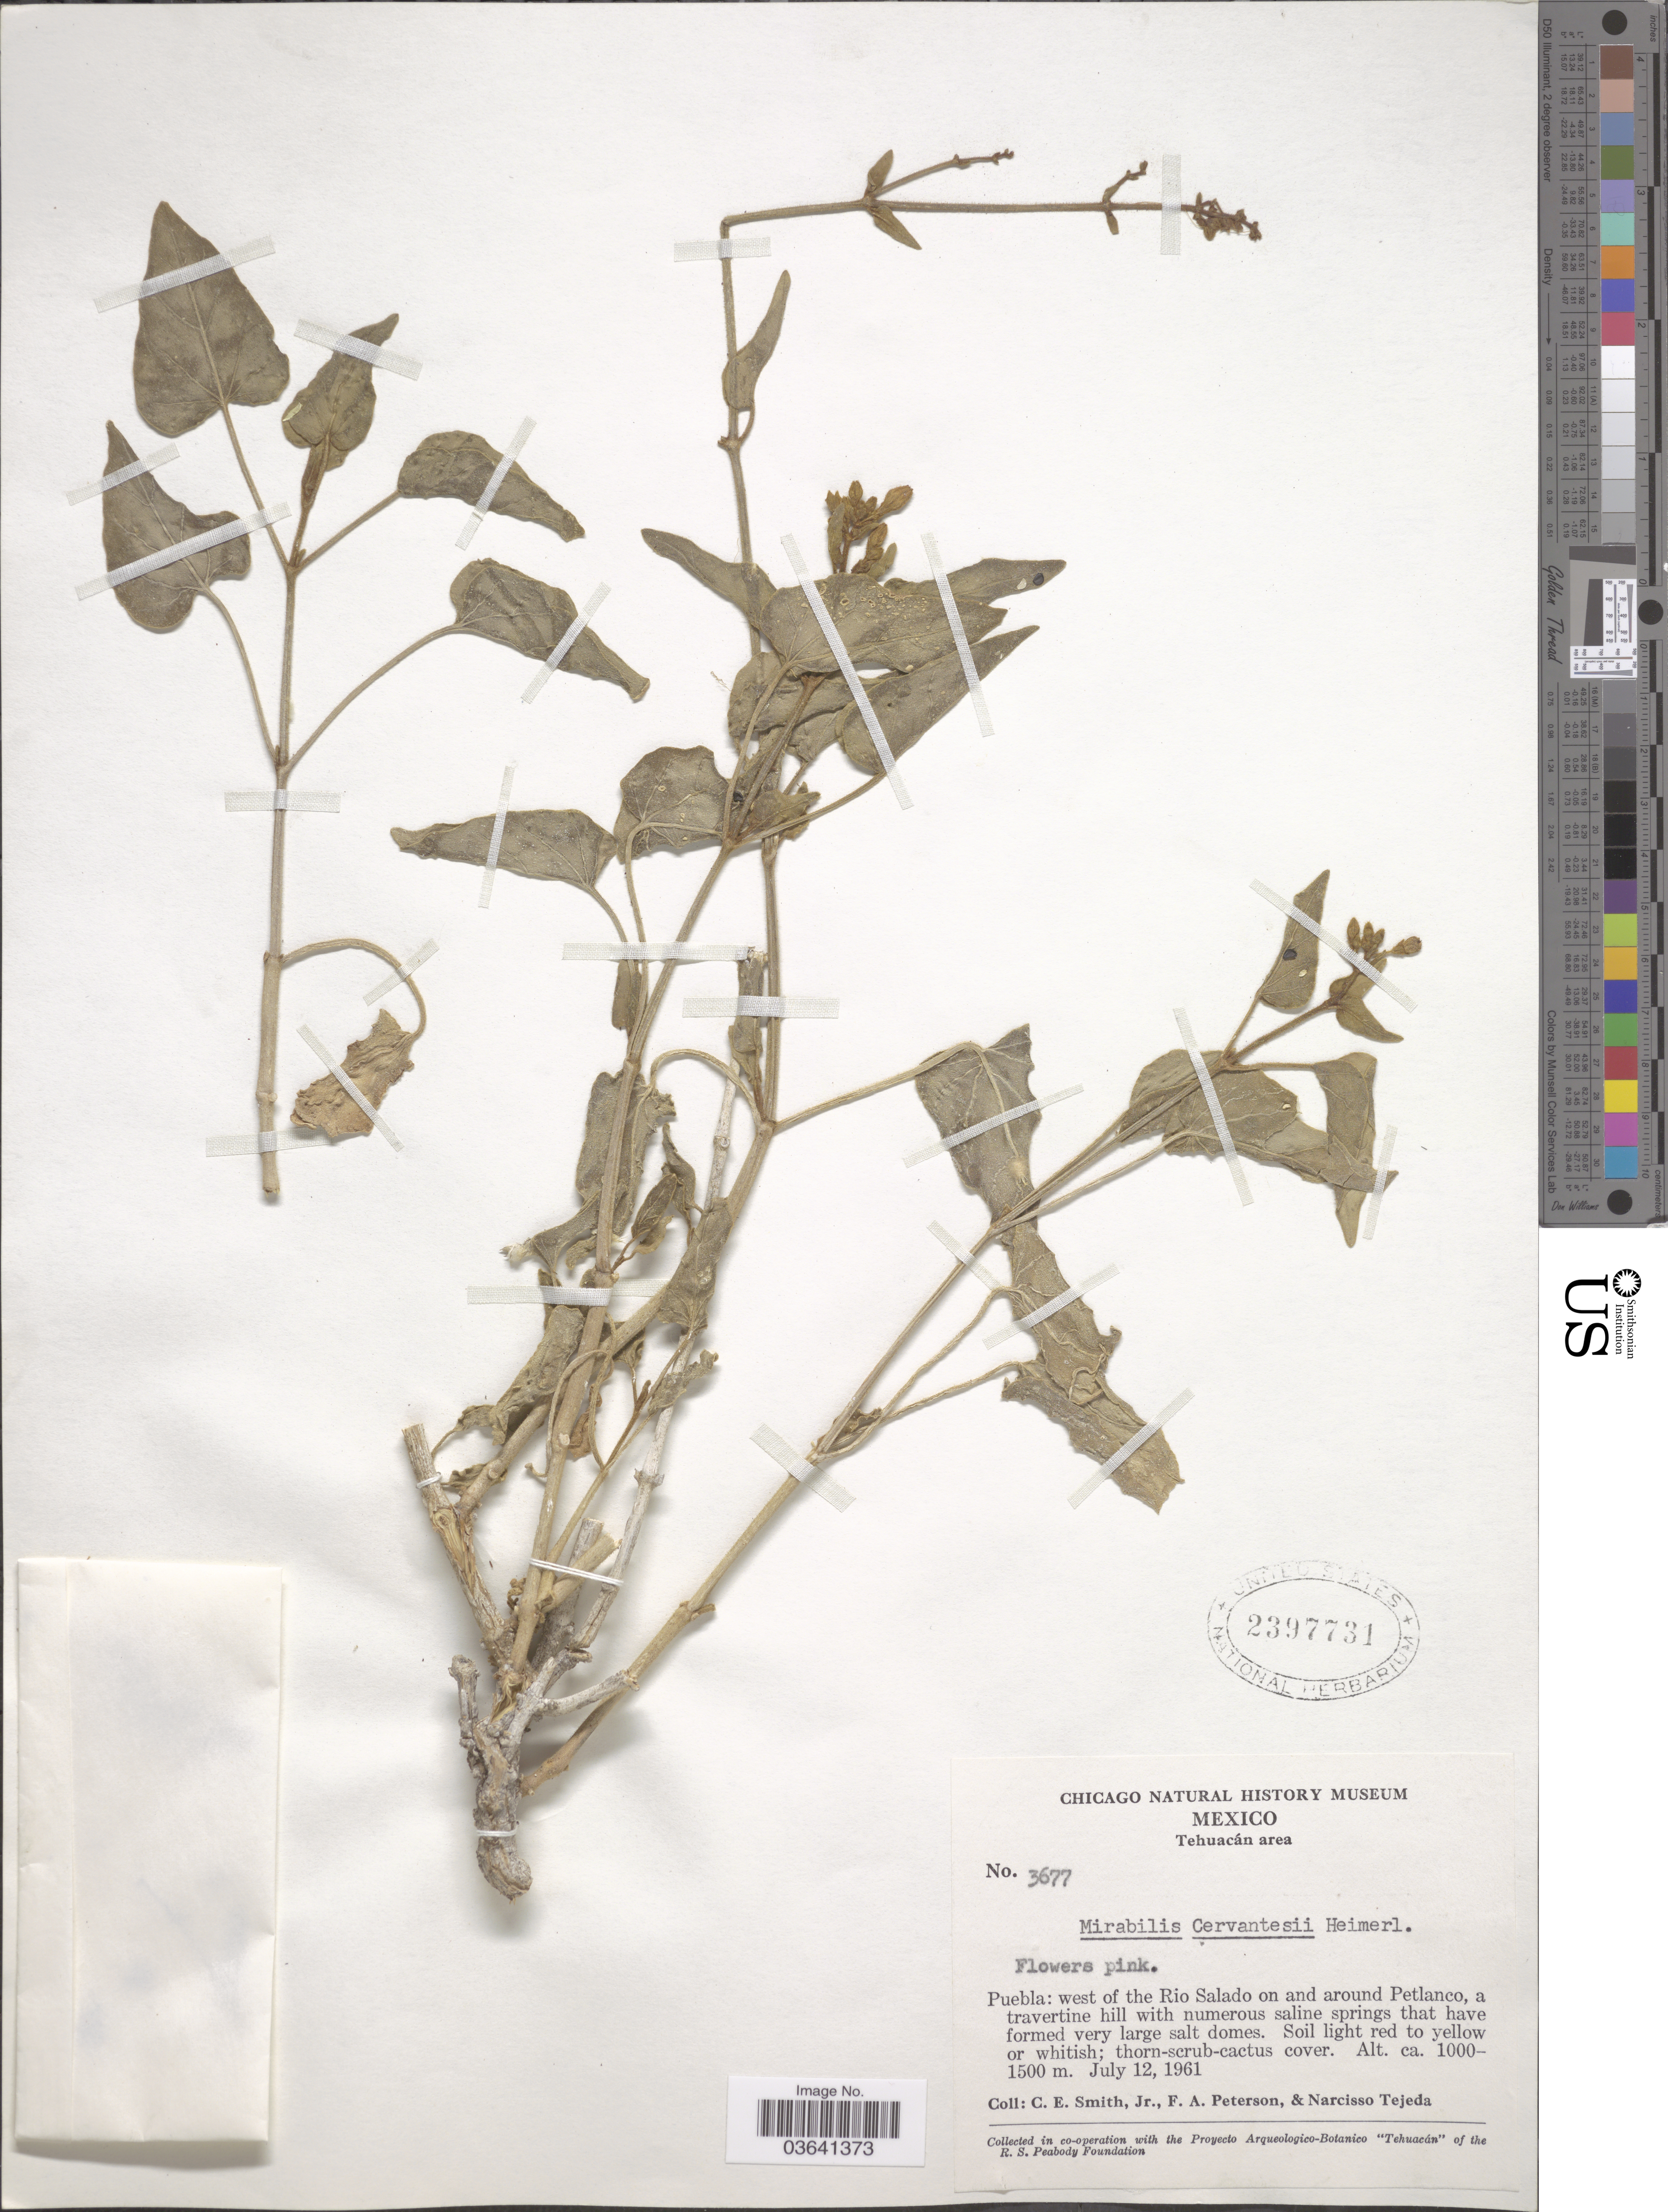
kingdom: Plantae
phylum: Tracheophyta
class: Magnoliopsida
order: Caryophyllales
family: Nyctaginaceae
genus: Mirabilis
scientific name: Mirabilis cervantesii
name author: Heimerl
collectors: C. E. Smith Jr., F. A. Peterson & N. Tejeda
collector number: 3677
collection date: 1961-07-12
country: Mexico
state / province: Puebla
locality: Tehuacán area. West of the Rio Salado on and around Petlanco.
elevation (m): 1000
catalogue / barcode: US 2397731